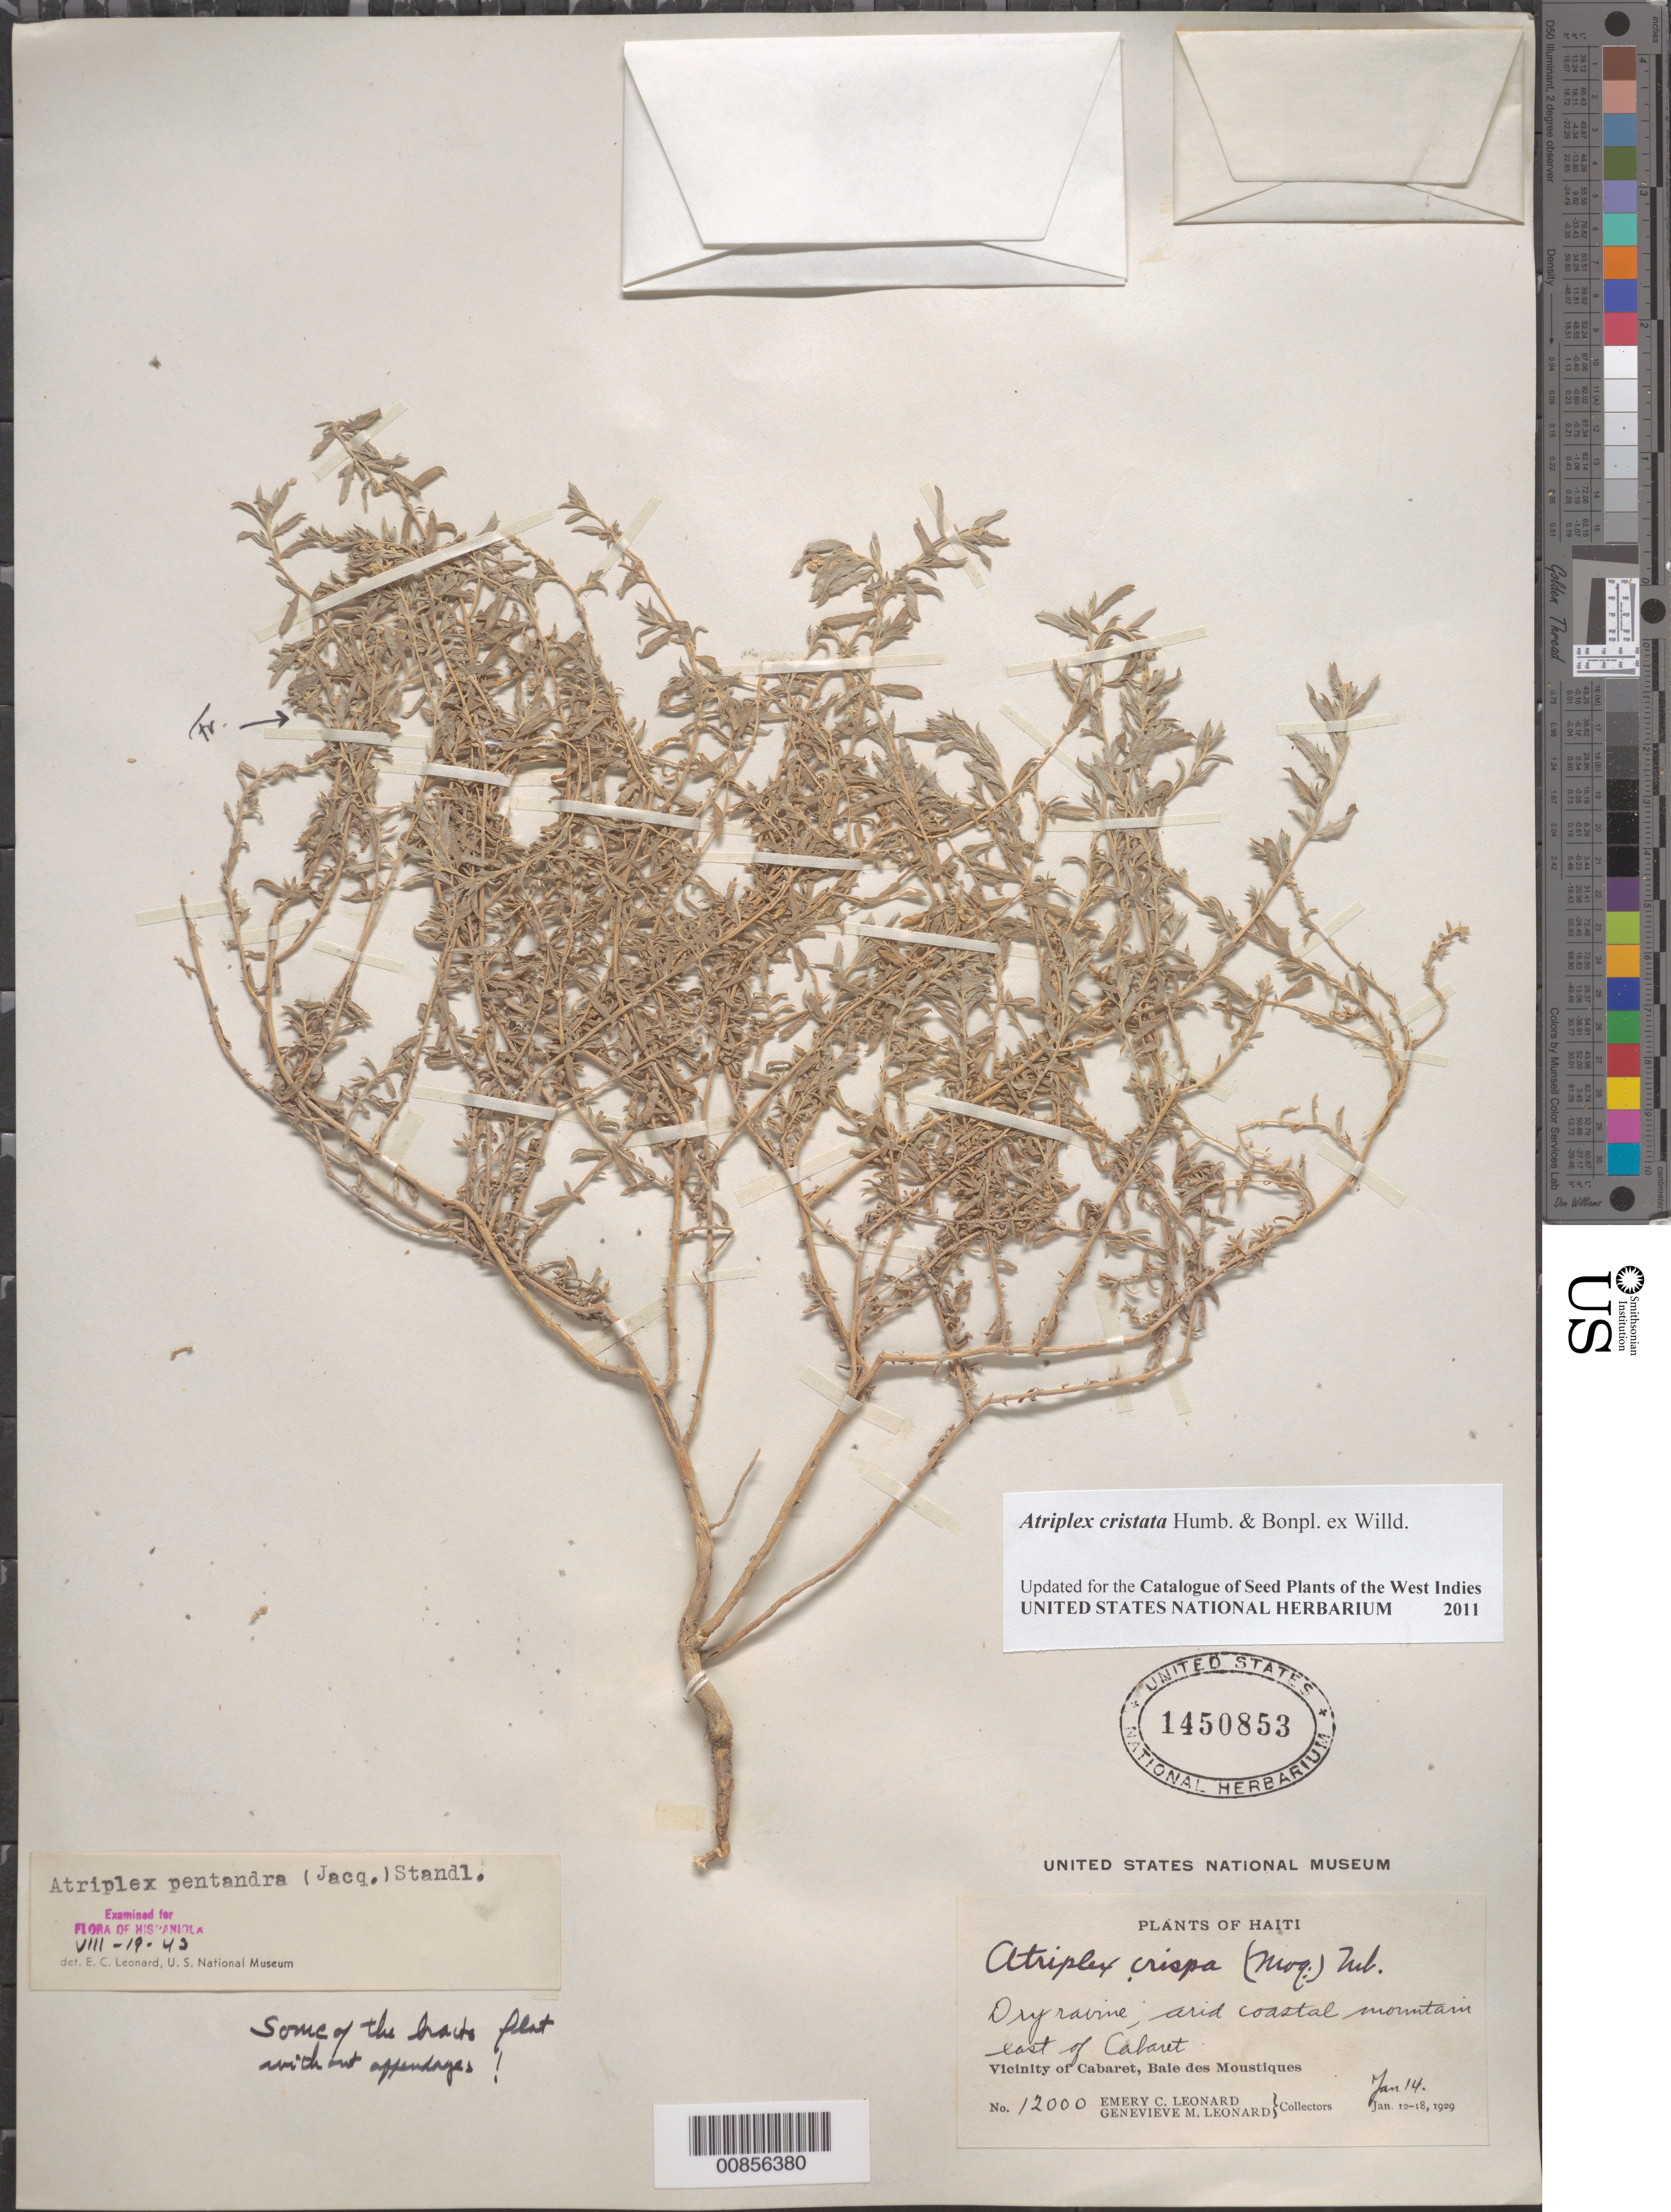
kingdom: Plantae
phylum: Tracheophyta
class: Magnoliopsida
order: Caryophyllales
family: Amaranthaceae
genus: Atriplex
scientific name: Atriplex pentandra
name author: (Jacq.) Standl.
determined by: Leonard, Emery C., (US)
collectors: E. C. Leonard & G. M. Leonard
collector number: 12000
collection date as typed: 14 Jan 1929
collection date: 1929-01-14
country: Haiti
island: Hispaniola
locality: Vicinity of Cabaret, Baie des Moustiques. Arid coastal mountain east of Cabaret.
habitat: Dry ravine. Arid coastal mountain.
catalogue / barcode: US 1450853